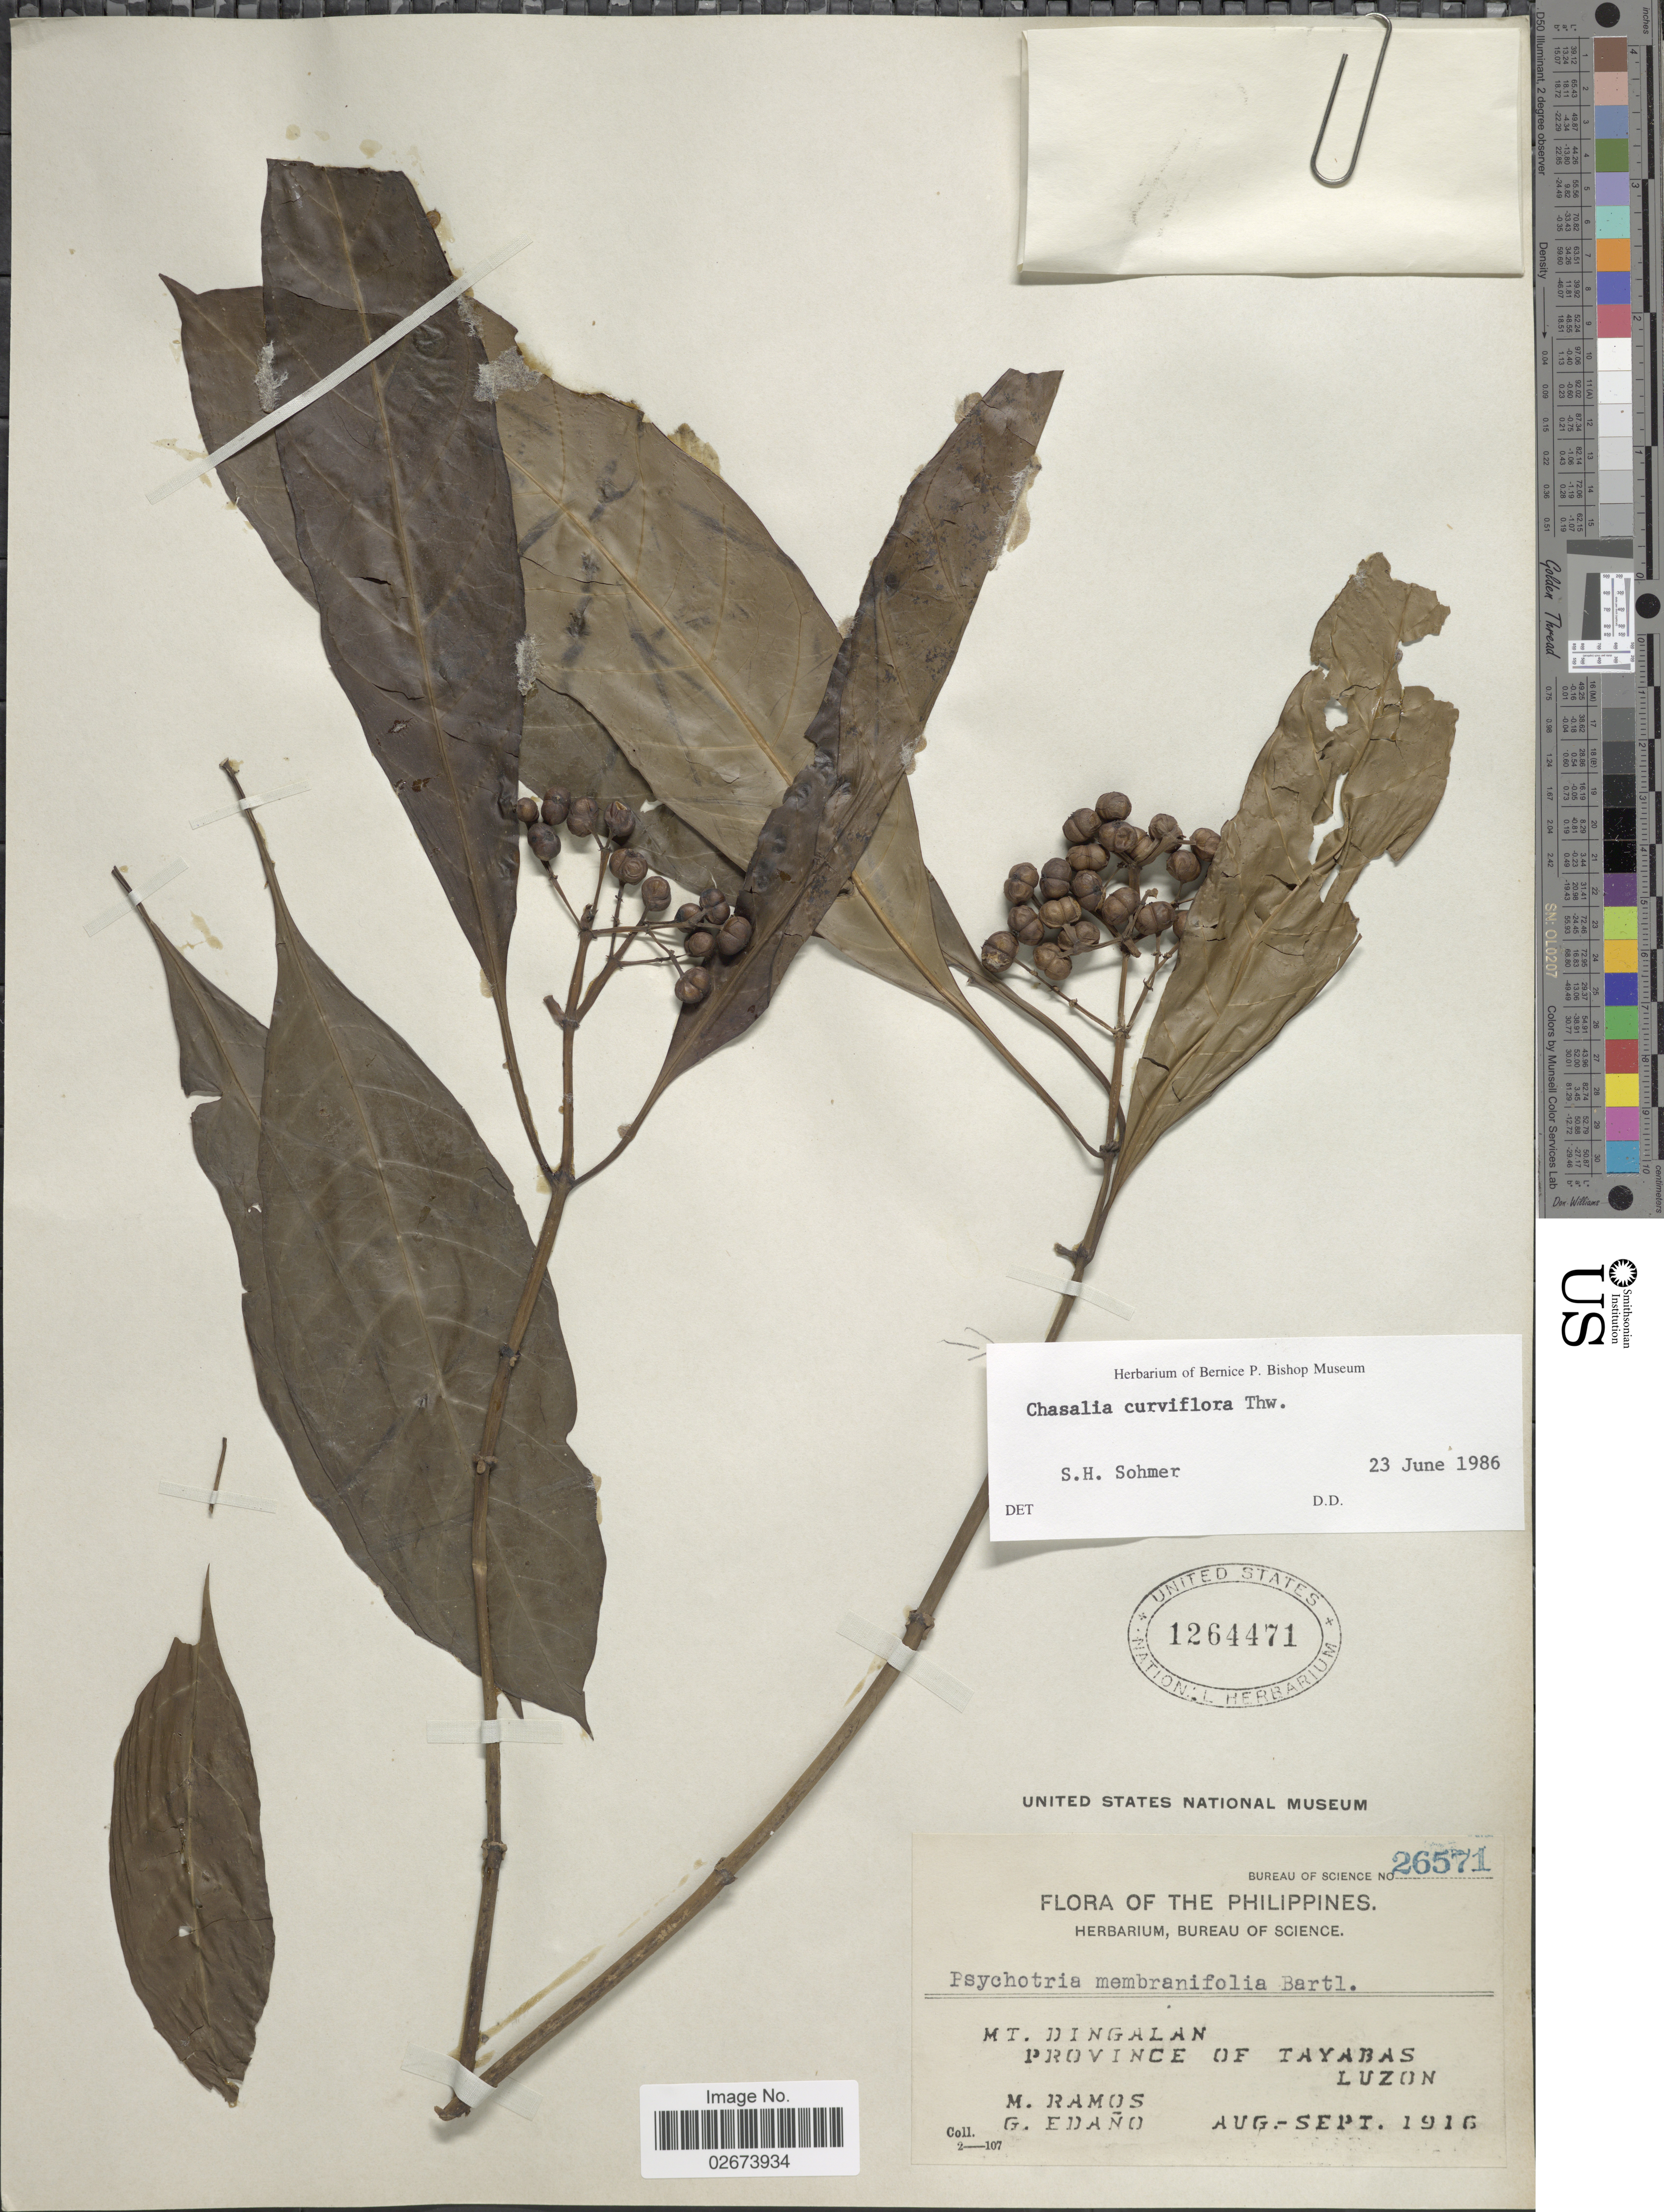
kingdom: Plantae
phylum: Tracheophyta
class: Magnoliopsida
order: Gentianales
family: Rubiaceae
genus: Chassalia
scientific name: Chassalia curviflora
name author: (Wall.) Thwaites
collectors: M. Balderamos & G. Edaño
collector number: Bureau of Science26571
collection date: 1916-08/1916-09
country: Philippines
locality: Mt. Dingalan. Province of Tayabas. Luzon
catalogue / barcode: US 1264471